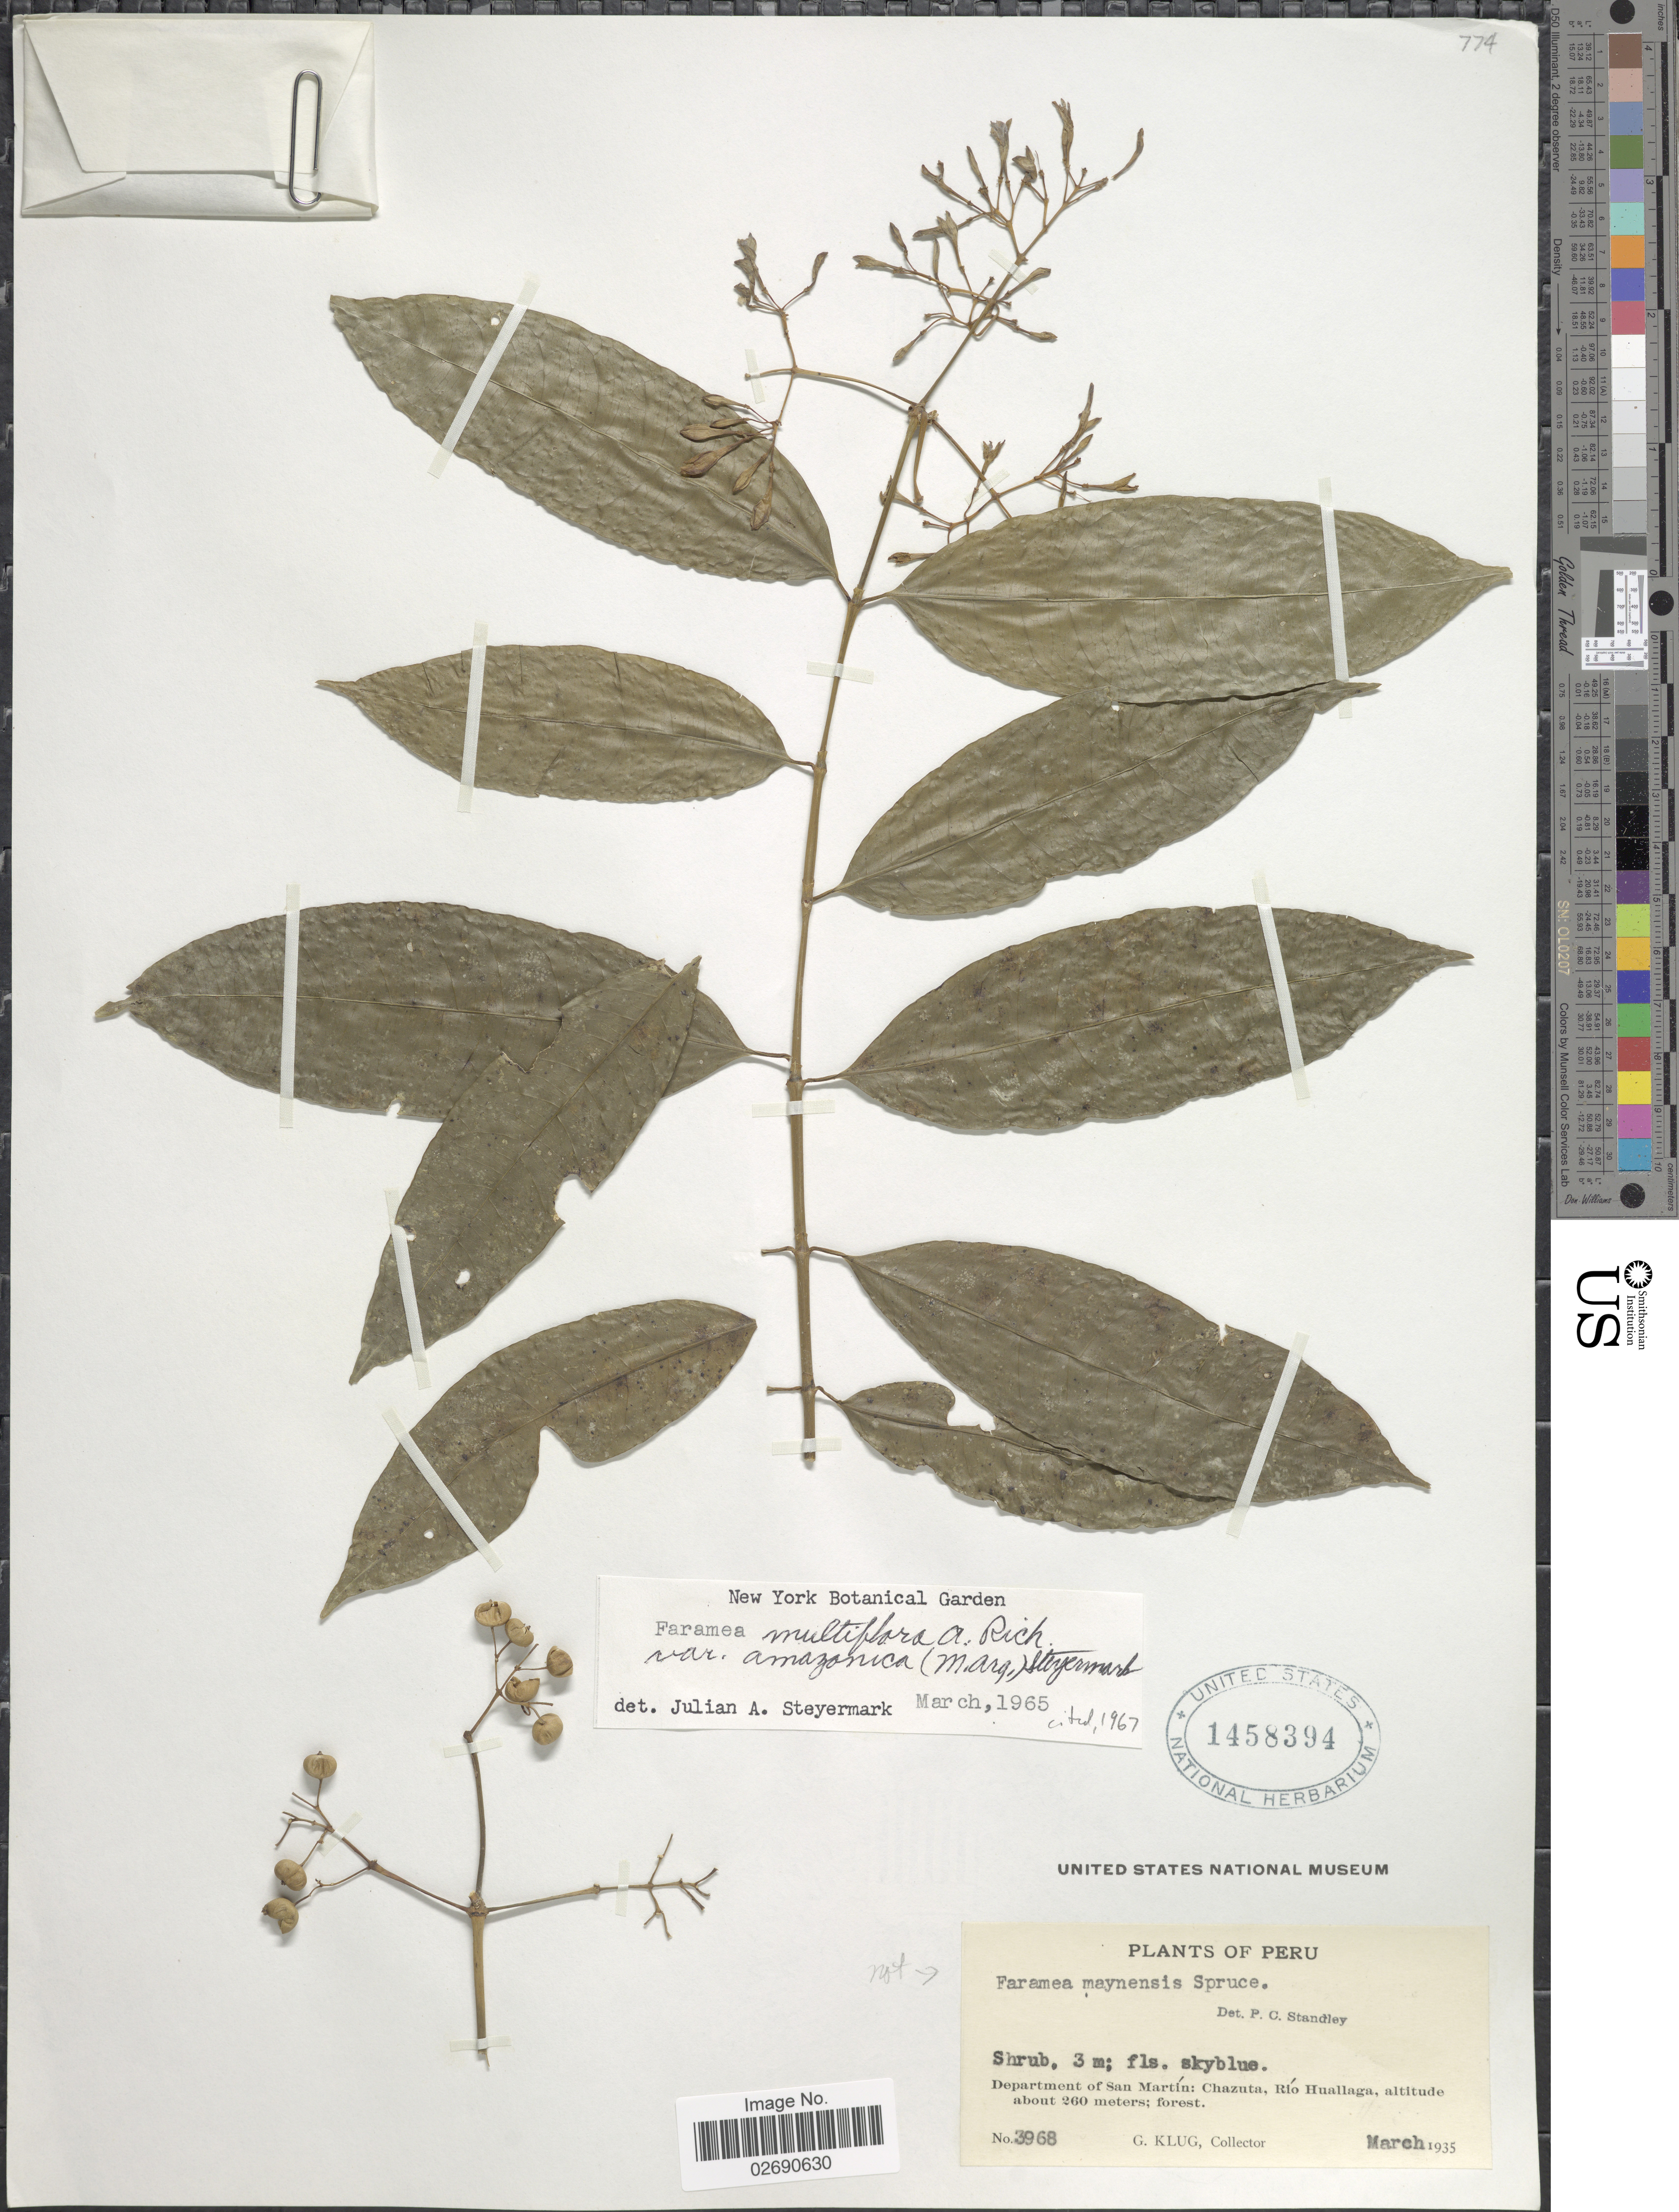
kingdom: Plantae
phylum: Tracheophyta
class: Magnoliopsida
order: Gentianales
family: Rubiaceae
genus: Faramea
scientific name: Faramea multiflora var. amazonica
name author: (Müll. Arg.) Steyerm.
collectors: G. Klug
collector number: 3968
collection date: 1935-03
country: Peru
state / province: San Martín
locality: Department of San Martín: Chazuta, Río Huallaga; forest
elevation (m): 260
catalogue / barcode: US 1458394